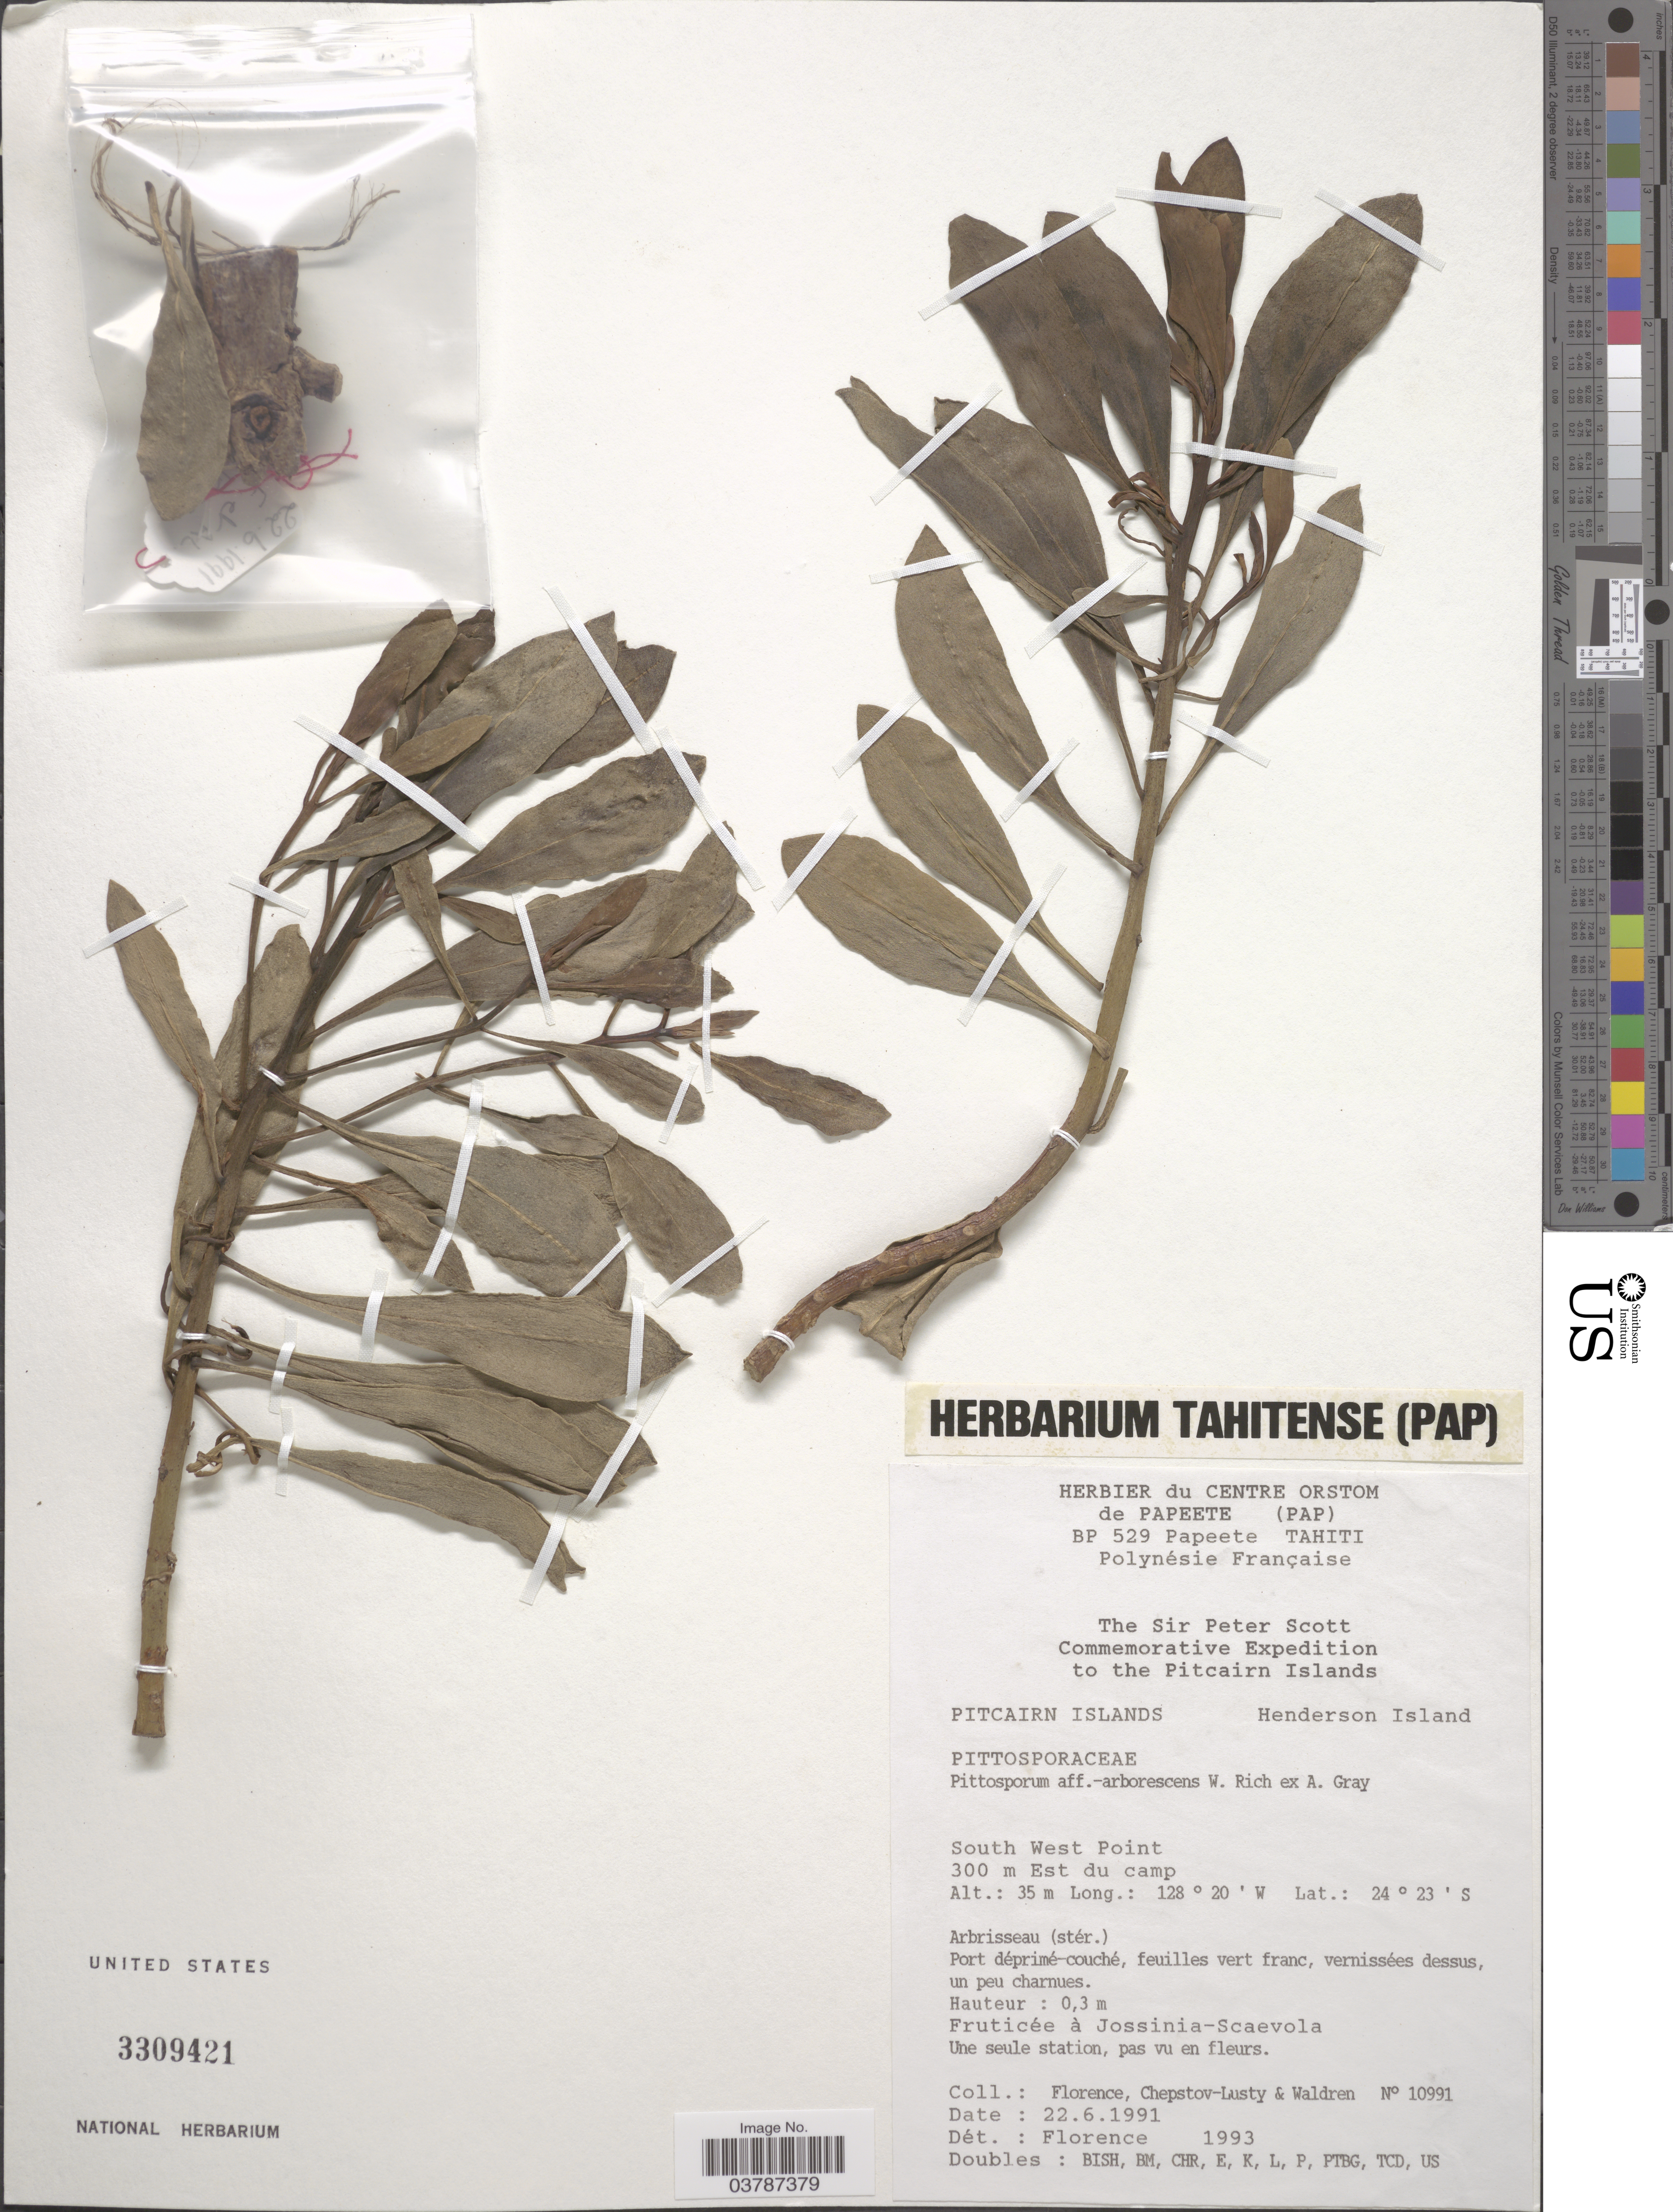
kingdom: Plantae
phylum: Tracheophyta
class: Magnoliopsida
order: Apiales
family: Pittosporaceae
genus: Pittosporum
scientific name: Pittosporum arborescens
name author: Rich. ex A. Gray in Wilkes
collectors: -. Florence, -. Chepstov-lusty & Waldren, --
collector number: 10991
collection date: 1991-06-22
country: Pitcairn Islands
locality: Henderson Island. South West Point. 300 m Est du camp.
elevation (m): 35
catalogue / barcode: US 3309421